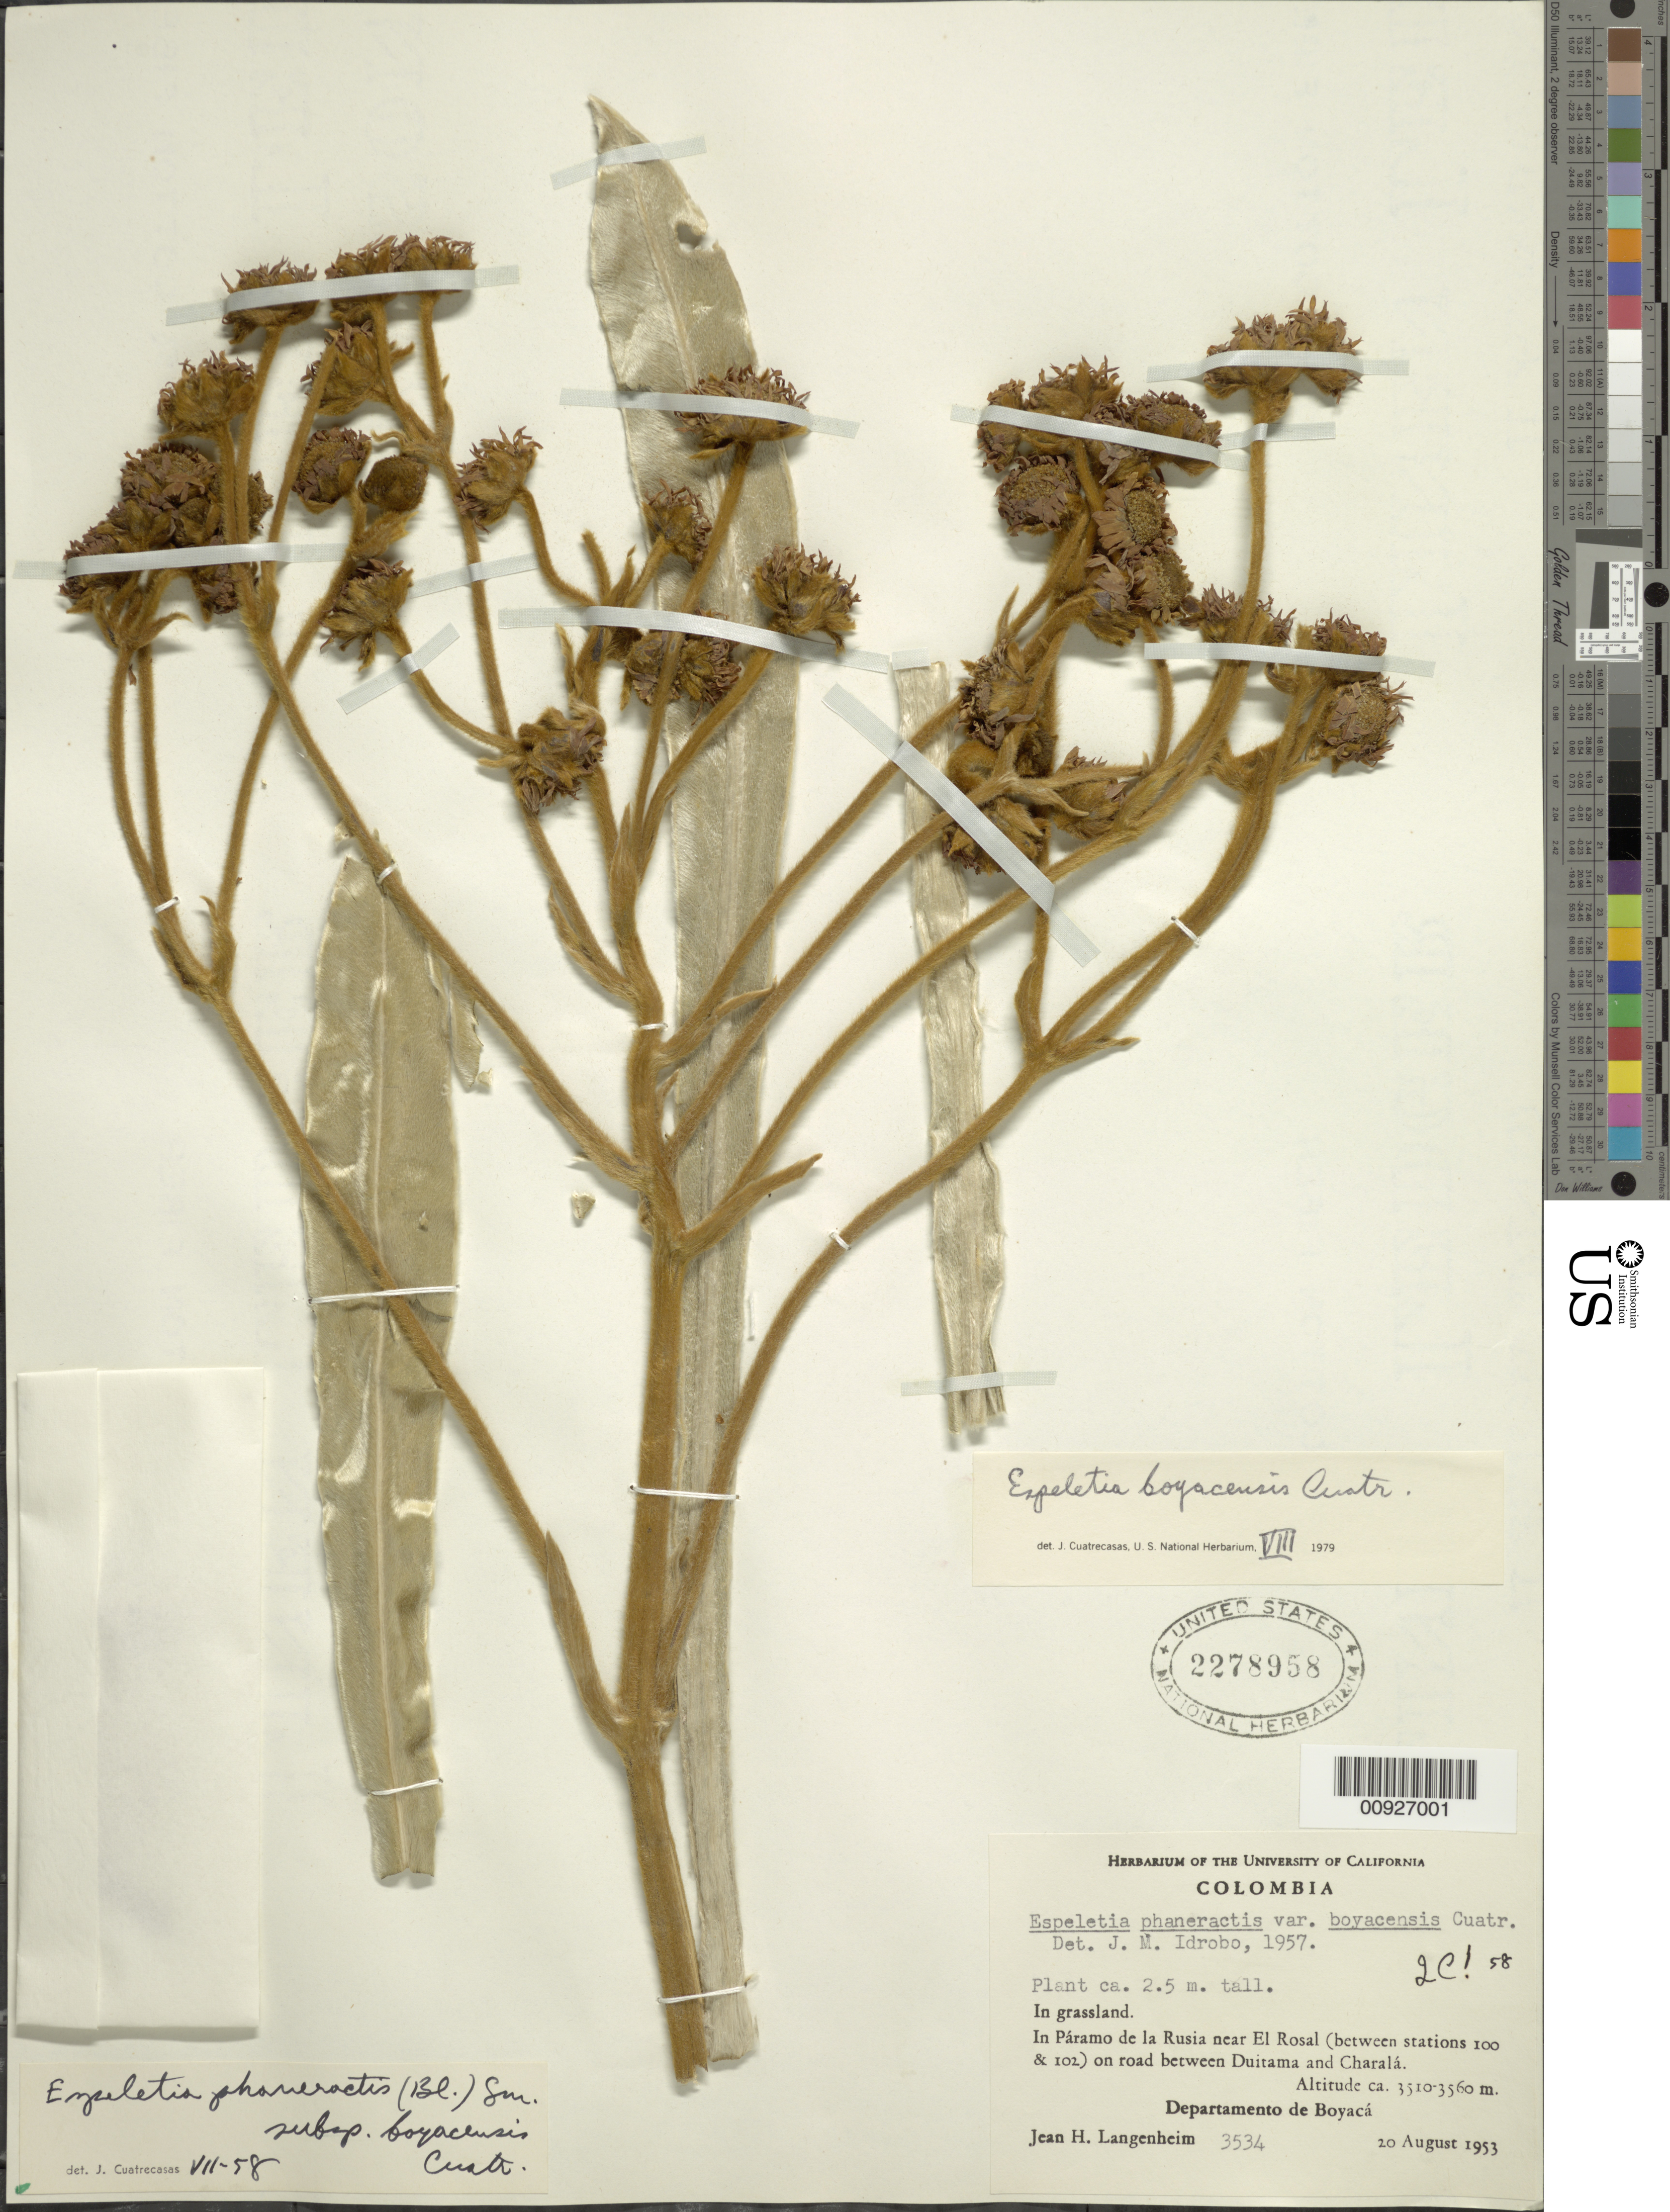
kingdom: Plantae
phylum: Tracheophyta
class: Magnoliopsida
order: Asterales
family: Asteraceae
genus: Espeletia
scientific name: Espeletia boyacensis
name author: Cuatrec.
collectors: J. H. Langenheim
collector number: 3534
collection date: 1953-08-20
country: Colombia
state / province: Boyacá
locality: P. de La Rusia. In Páramo de la Rusia near El Rosal (between stations 100 & 102) on road between duitama and Charalá.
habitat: In grassland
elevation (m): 3510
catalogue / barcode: US 2278958